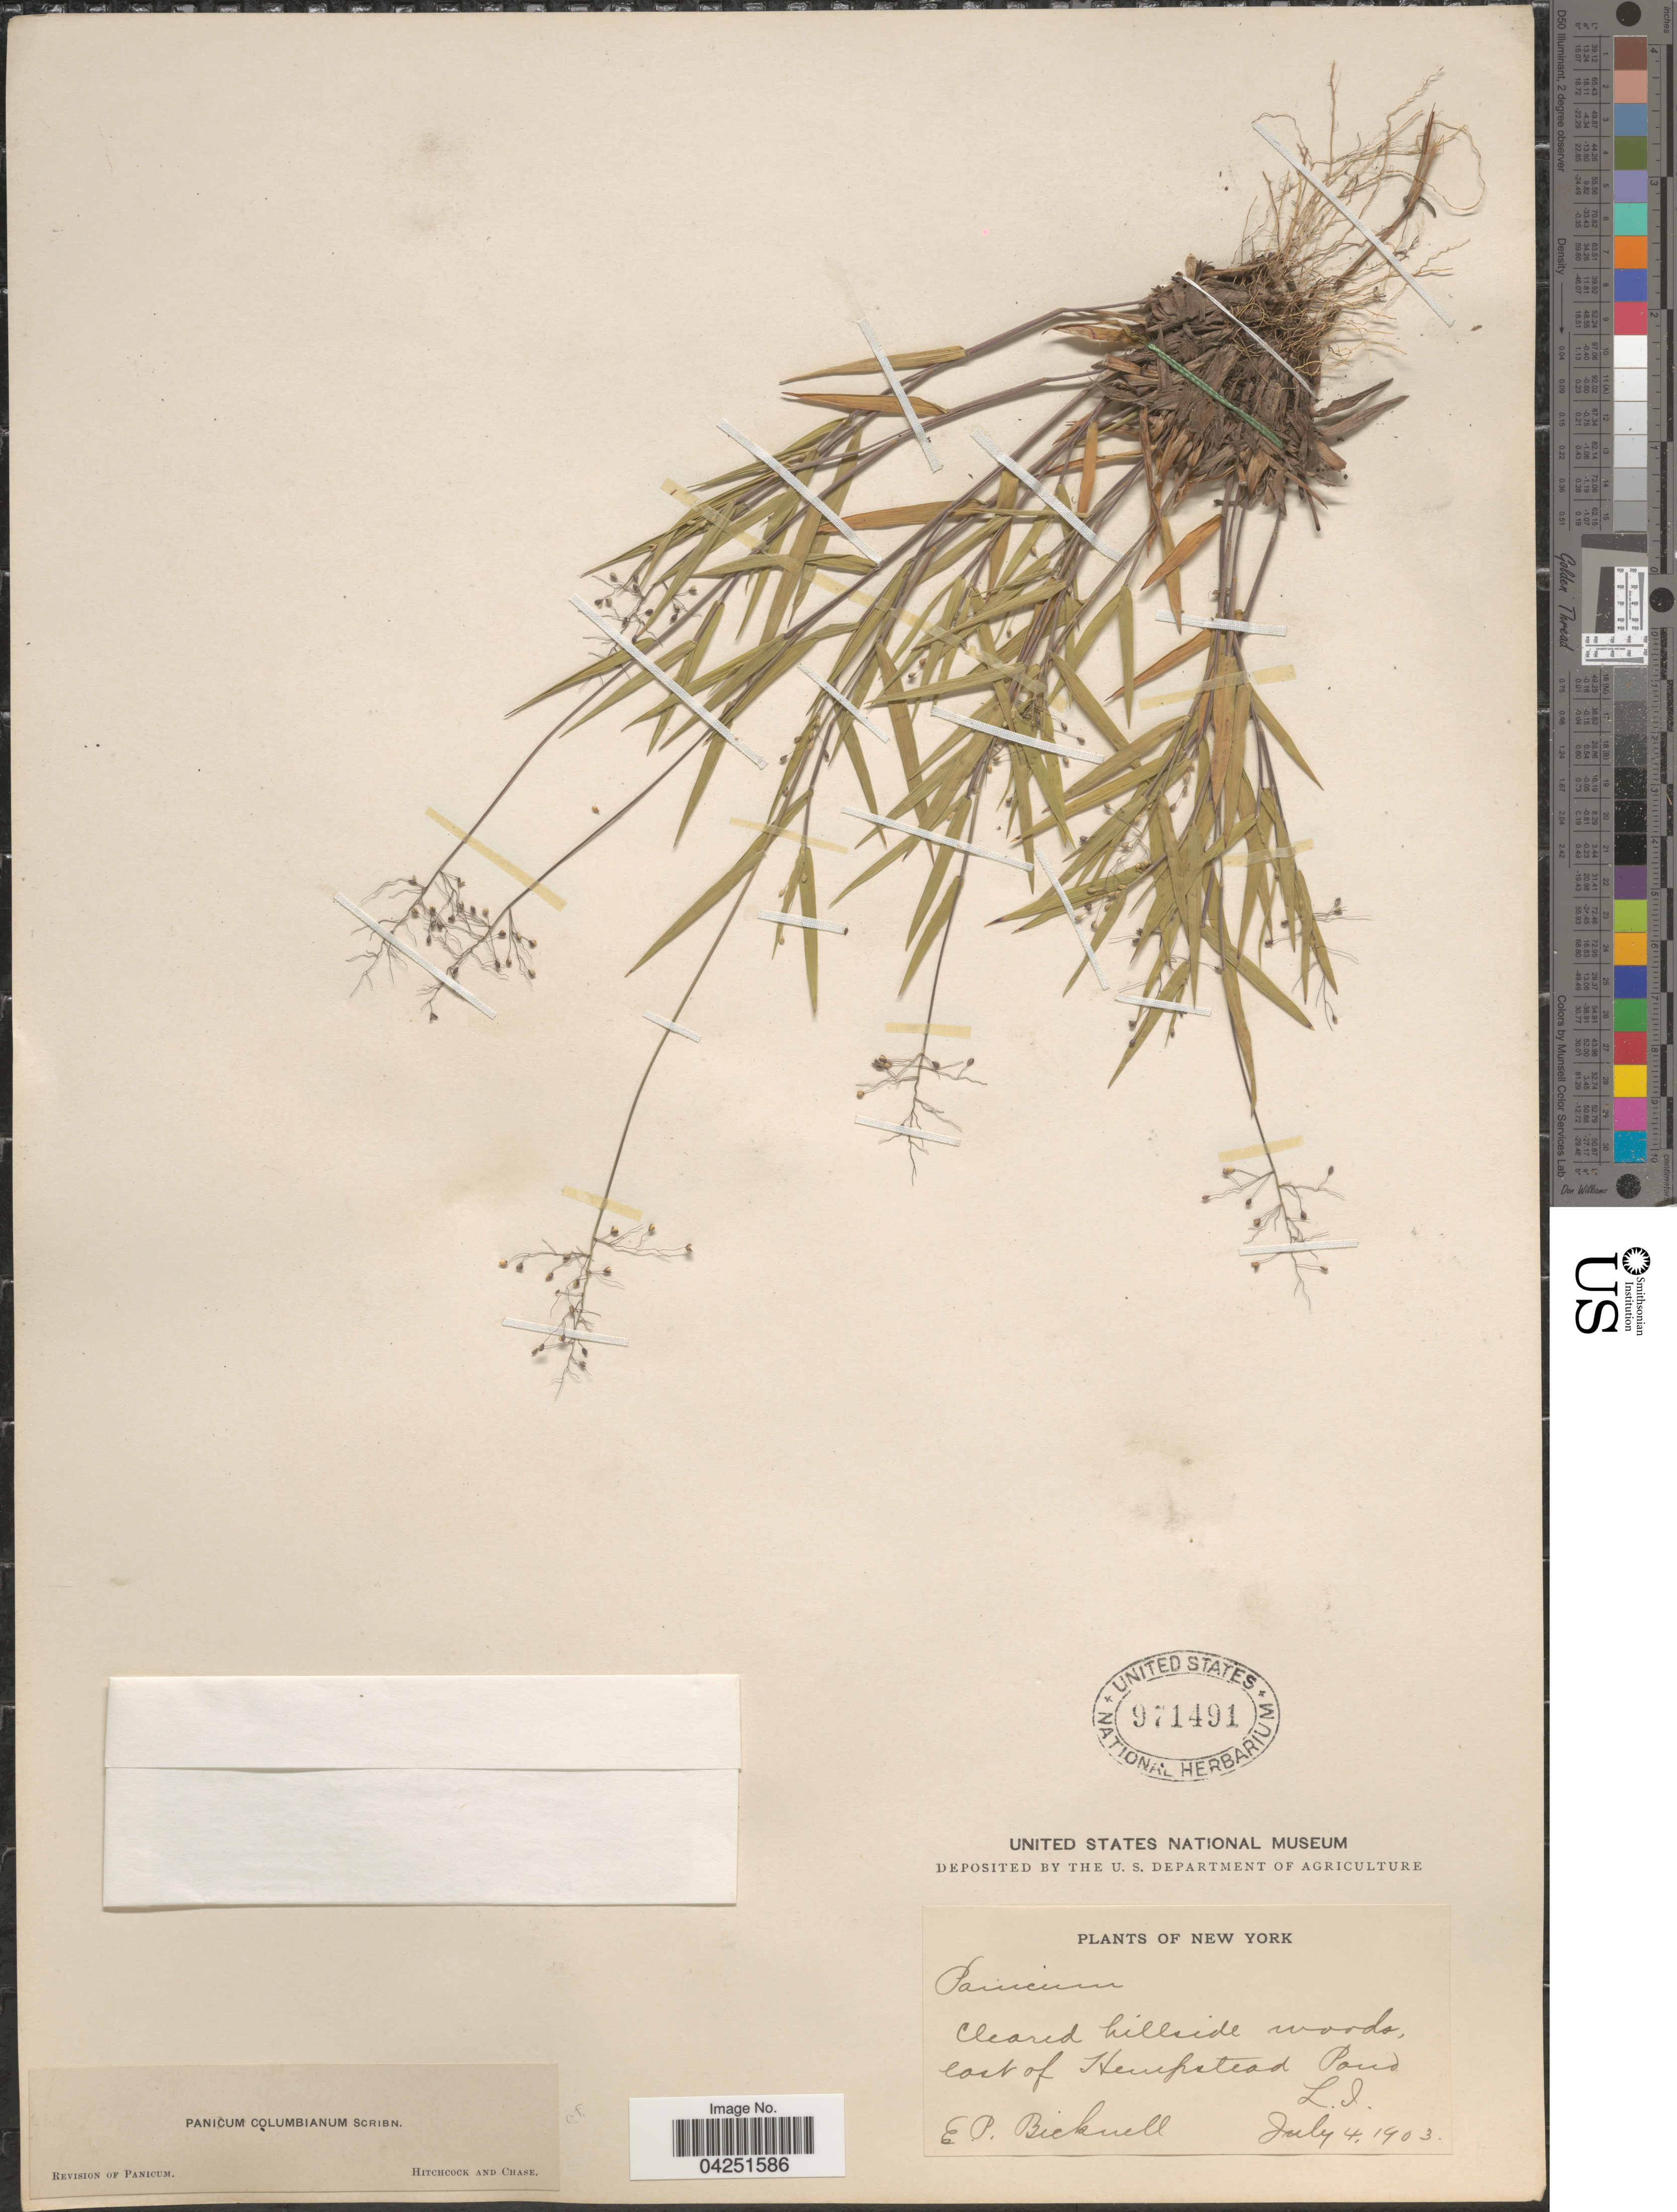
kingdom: Plantae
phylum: Tracheophyta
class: Liliopsida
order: Poales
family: Poaceae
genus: Dichanthelium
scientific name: Dichanthelium acuminatum var. acuminatum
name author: (Sw.) Gould & C.A. Clark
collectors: E. P. Bicknell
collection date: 1903-07-04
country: United States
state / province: New York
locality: Cleared hillside woods, east of Hempstead Pond L. I.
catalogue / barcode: US 971491